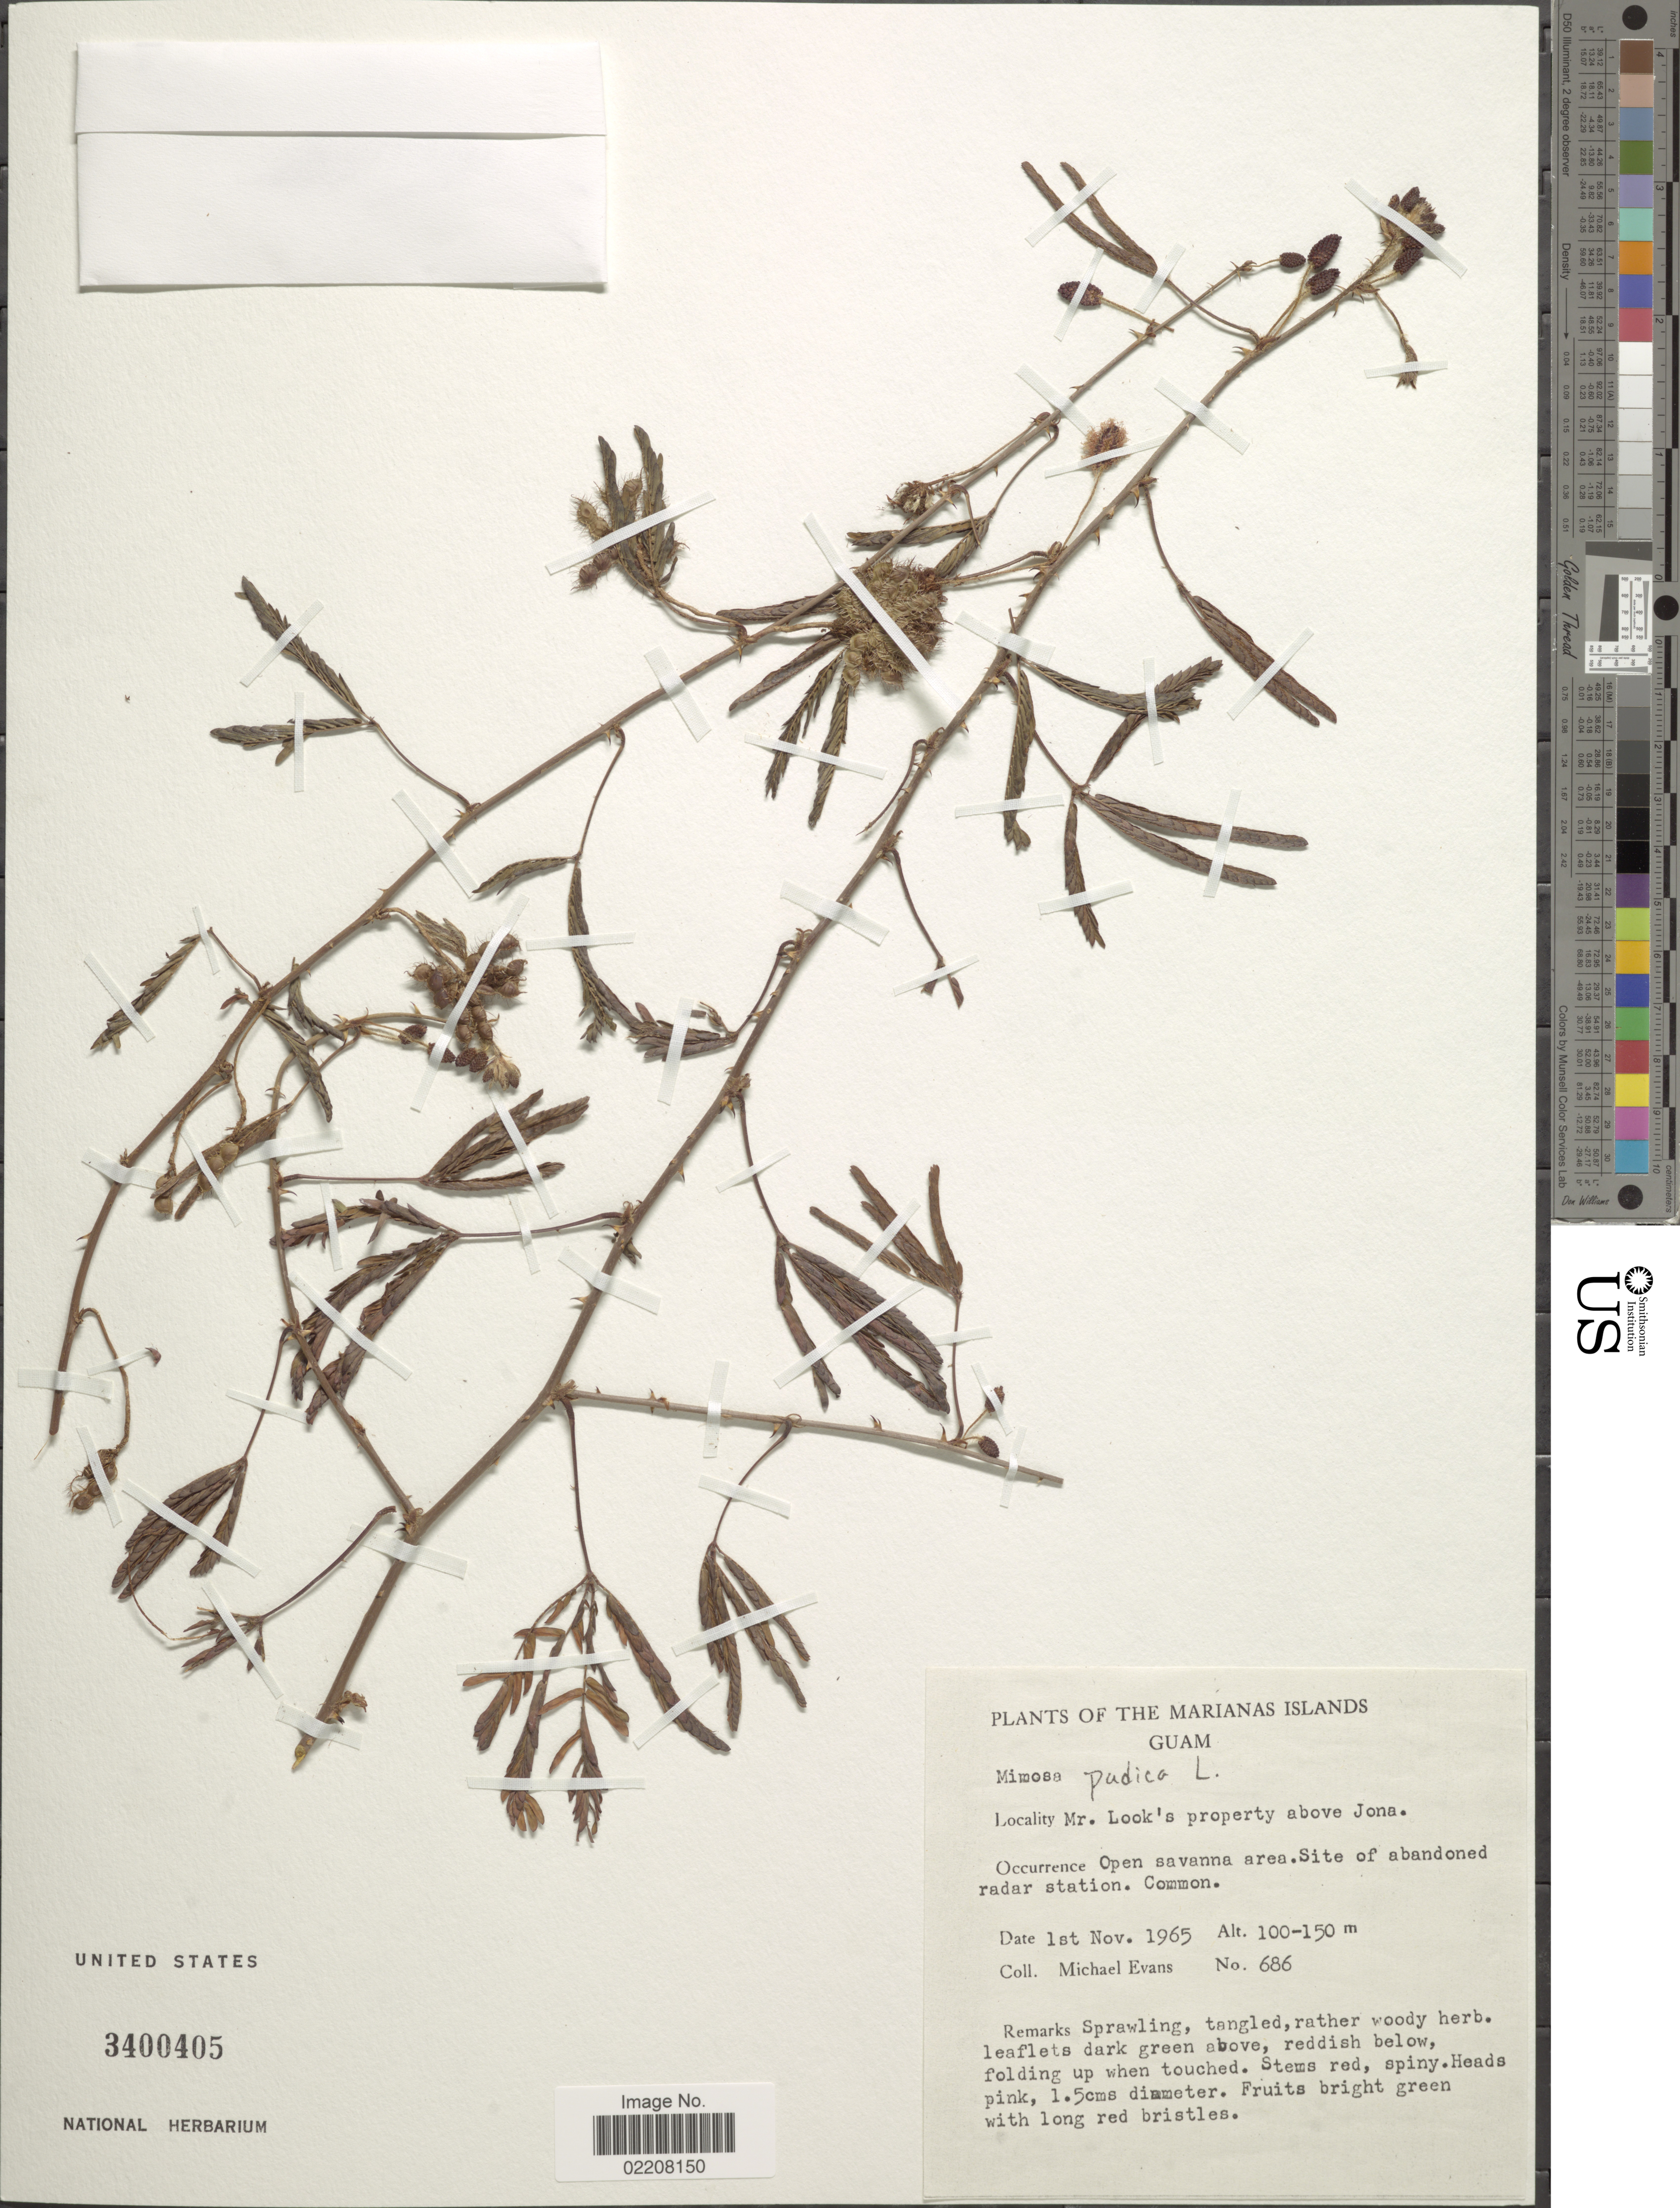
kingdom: Plantae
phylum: Tracheophyta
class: Magnoliopsida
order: Fabales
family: Fabaceae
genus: Mimosa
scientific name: Mimosa pudica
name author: L.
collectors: M. Evans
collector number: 686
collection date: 1965-11-01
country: Guam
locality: Marianas Islands. Mr. Look's property above Jona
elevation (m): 100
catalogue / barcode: US 3400405